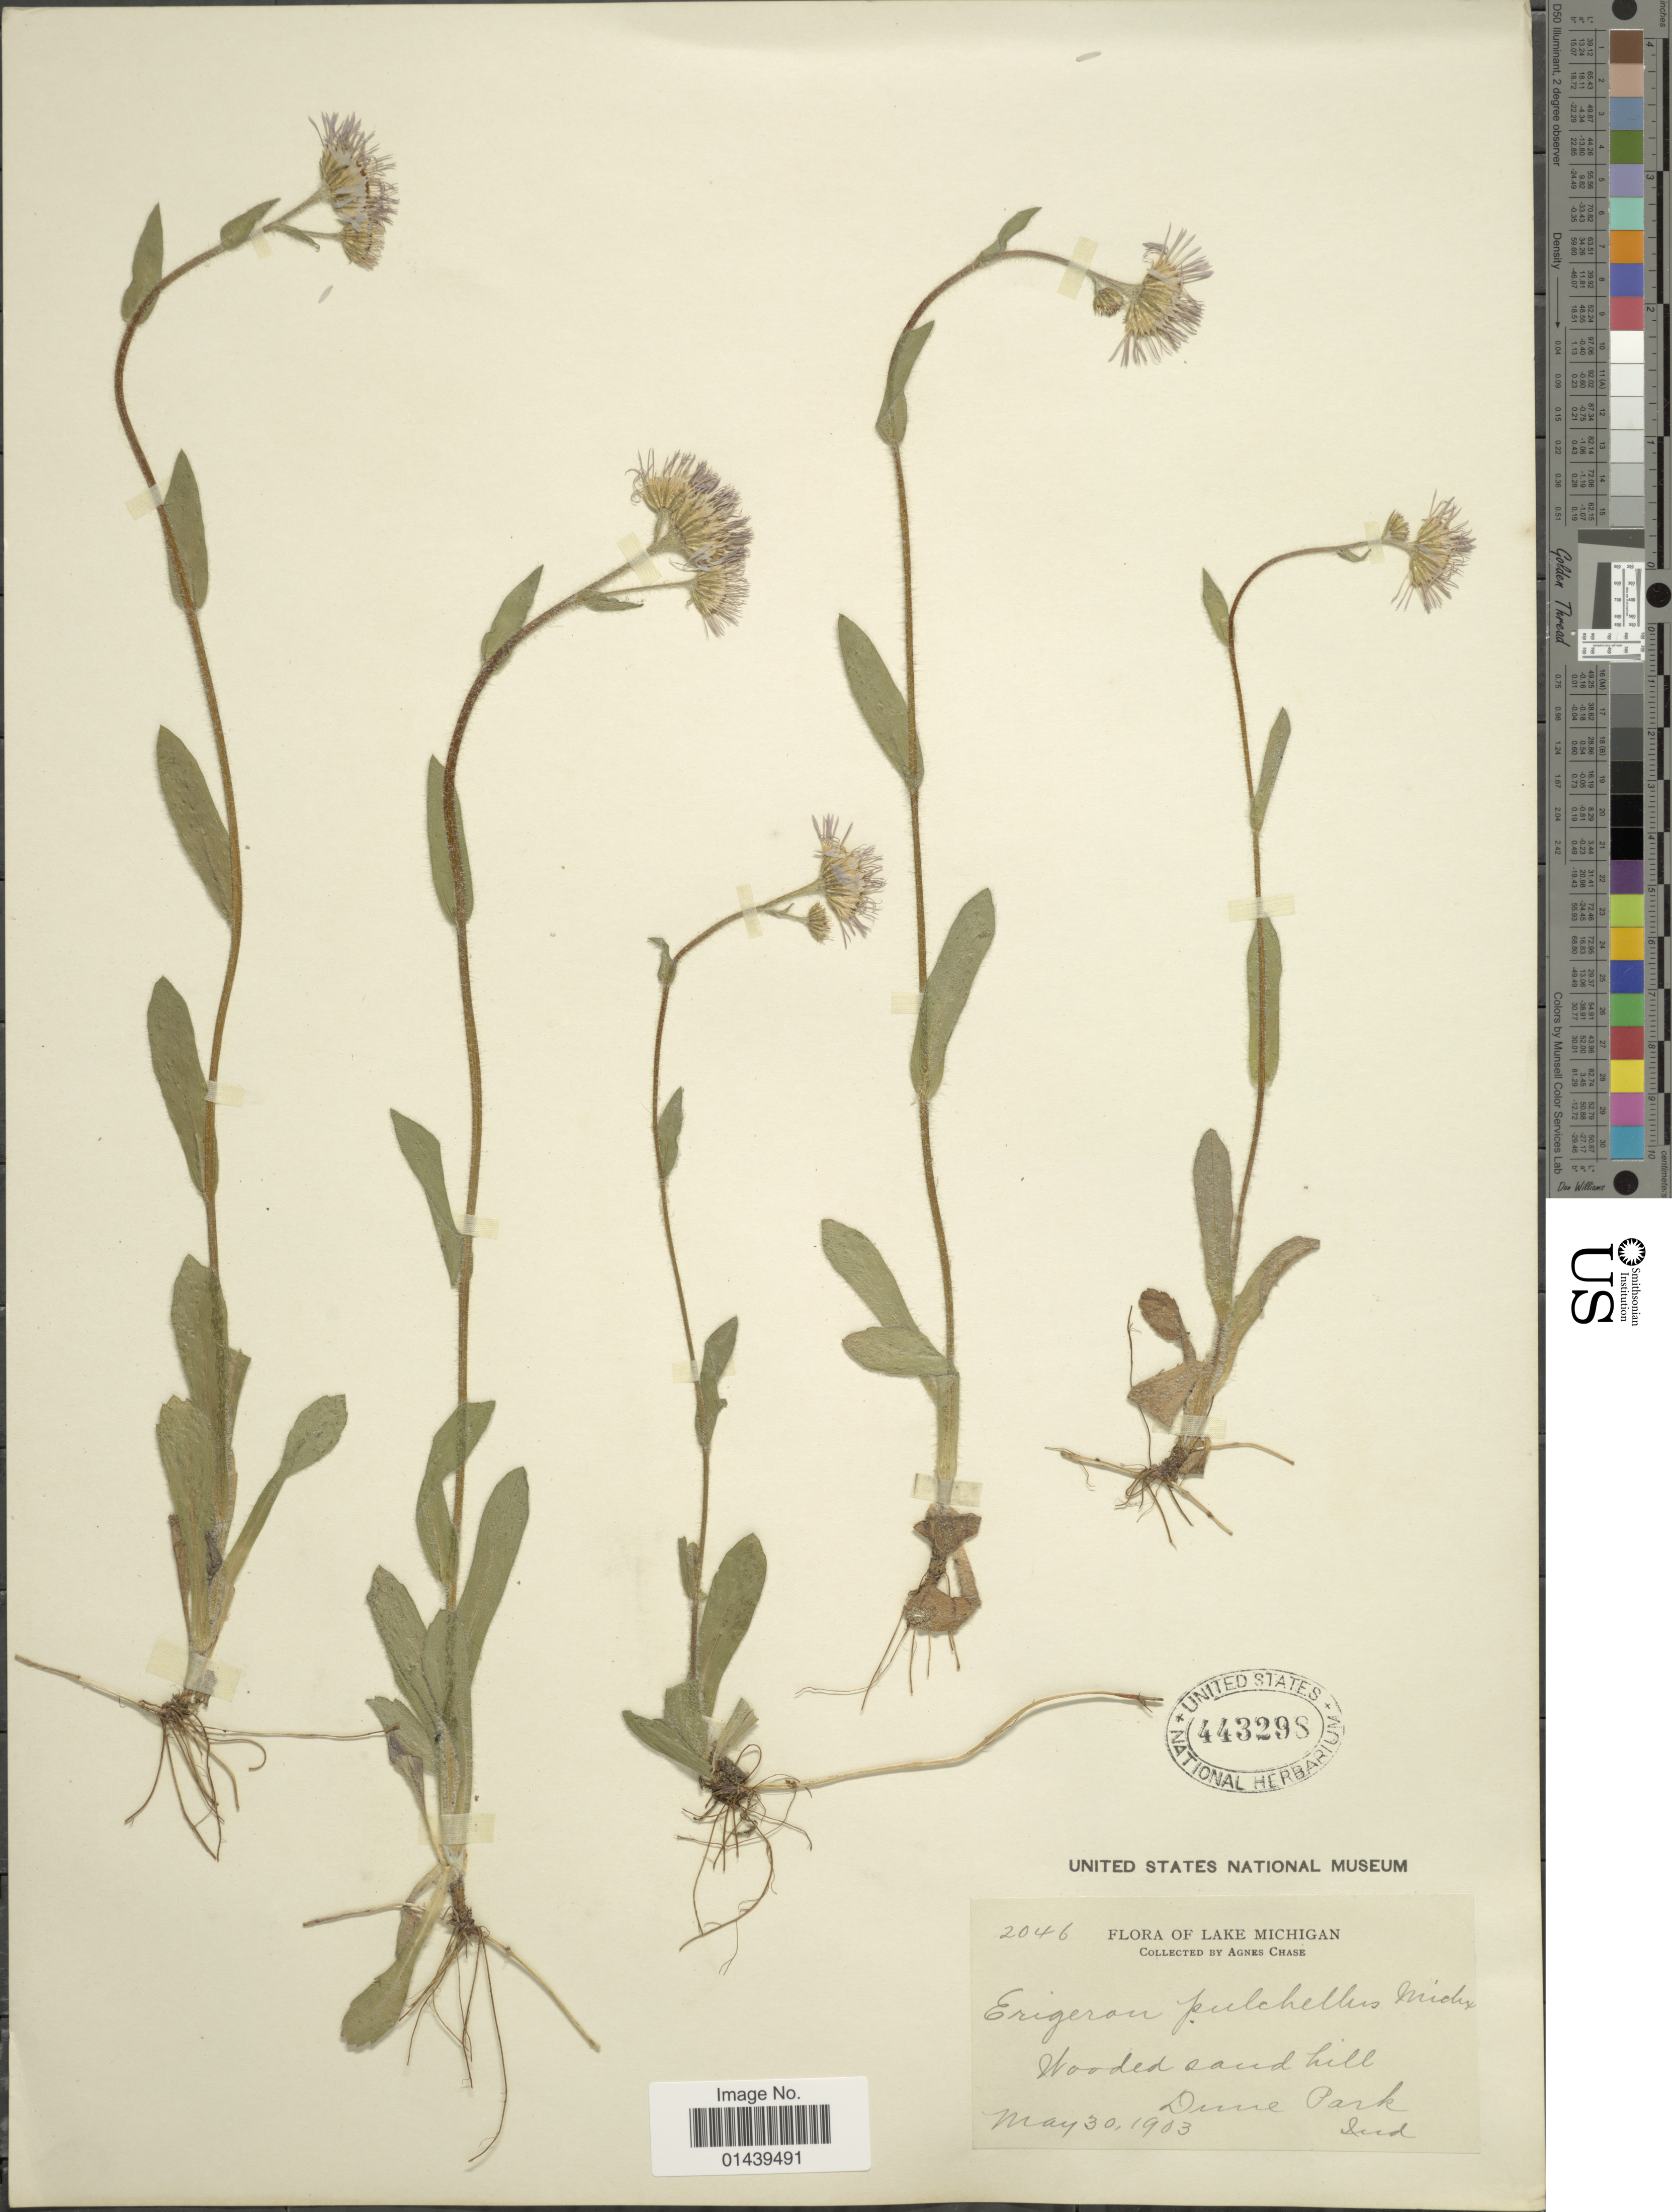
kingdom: Plantae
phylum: Tracheophyta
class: Magnoliopsida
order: Asterales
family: Asteraceae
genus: Erigeron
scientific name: Erigeron pulchellus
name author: Michx.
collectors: A. Chase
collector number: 2046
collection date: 1903-05-30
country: United States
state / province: Indiana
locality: Lake Michigan. Dune Park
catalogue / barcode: US 443298